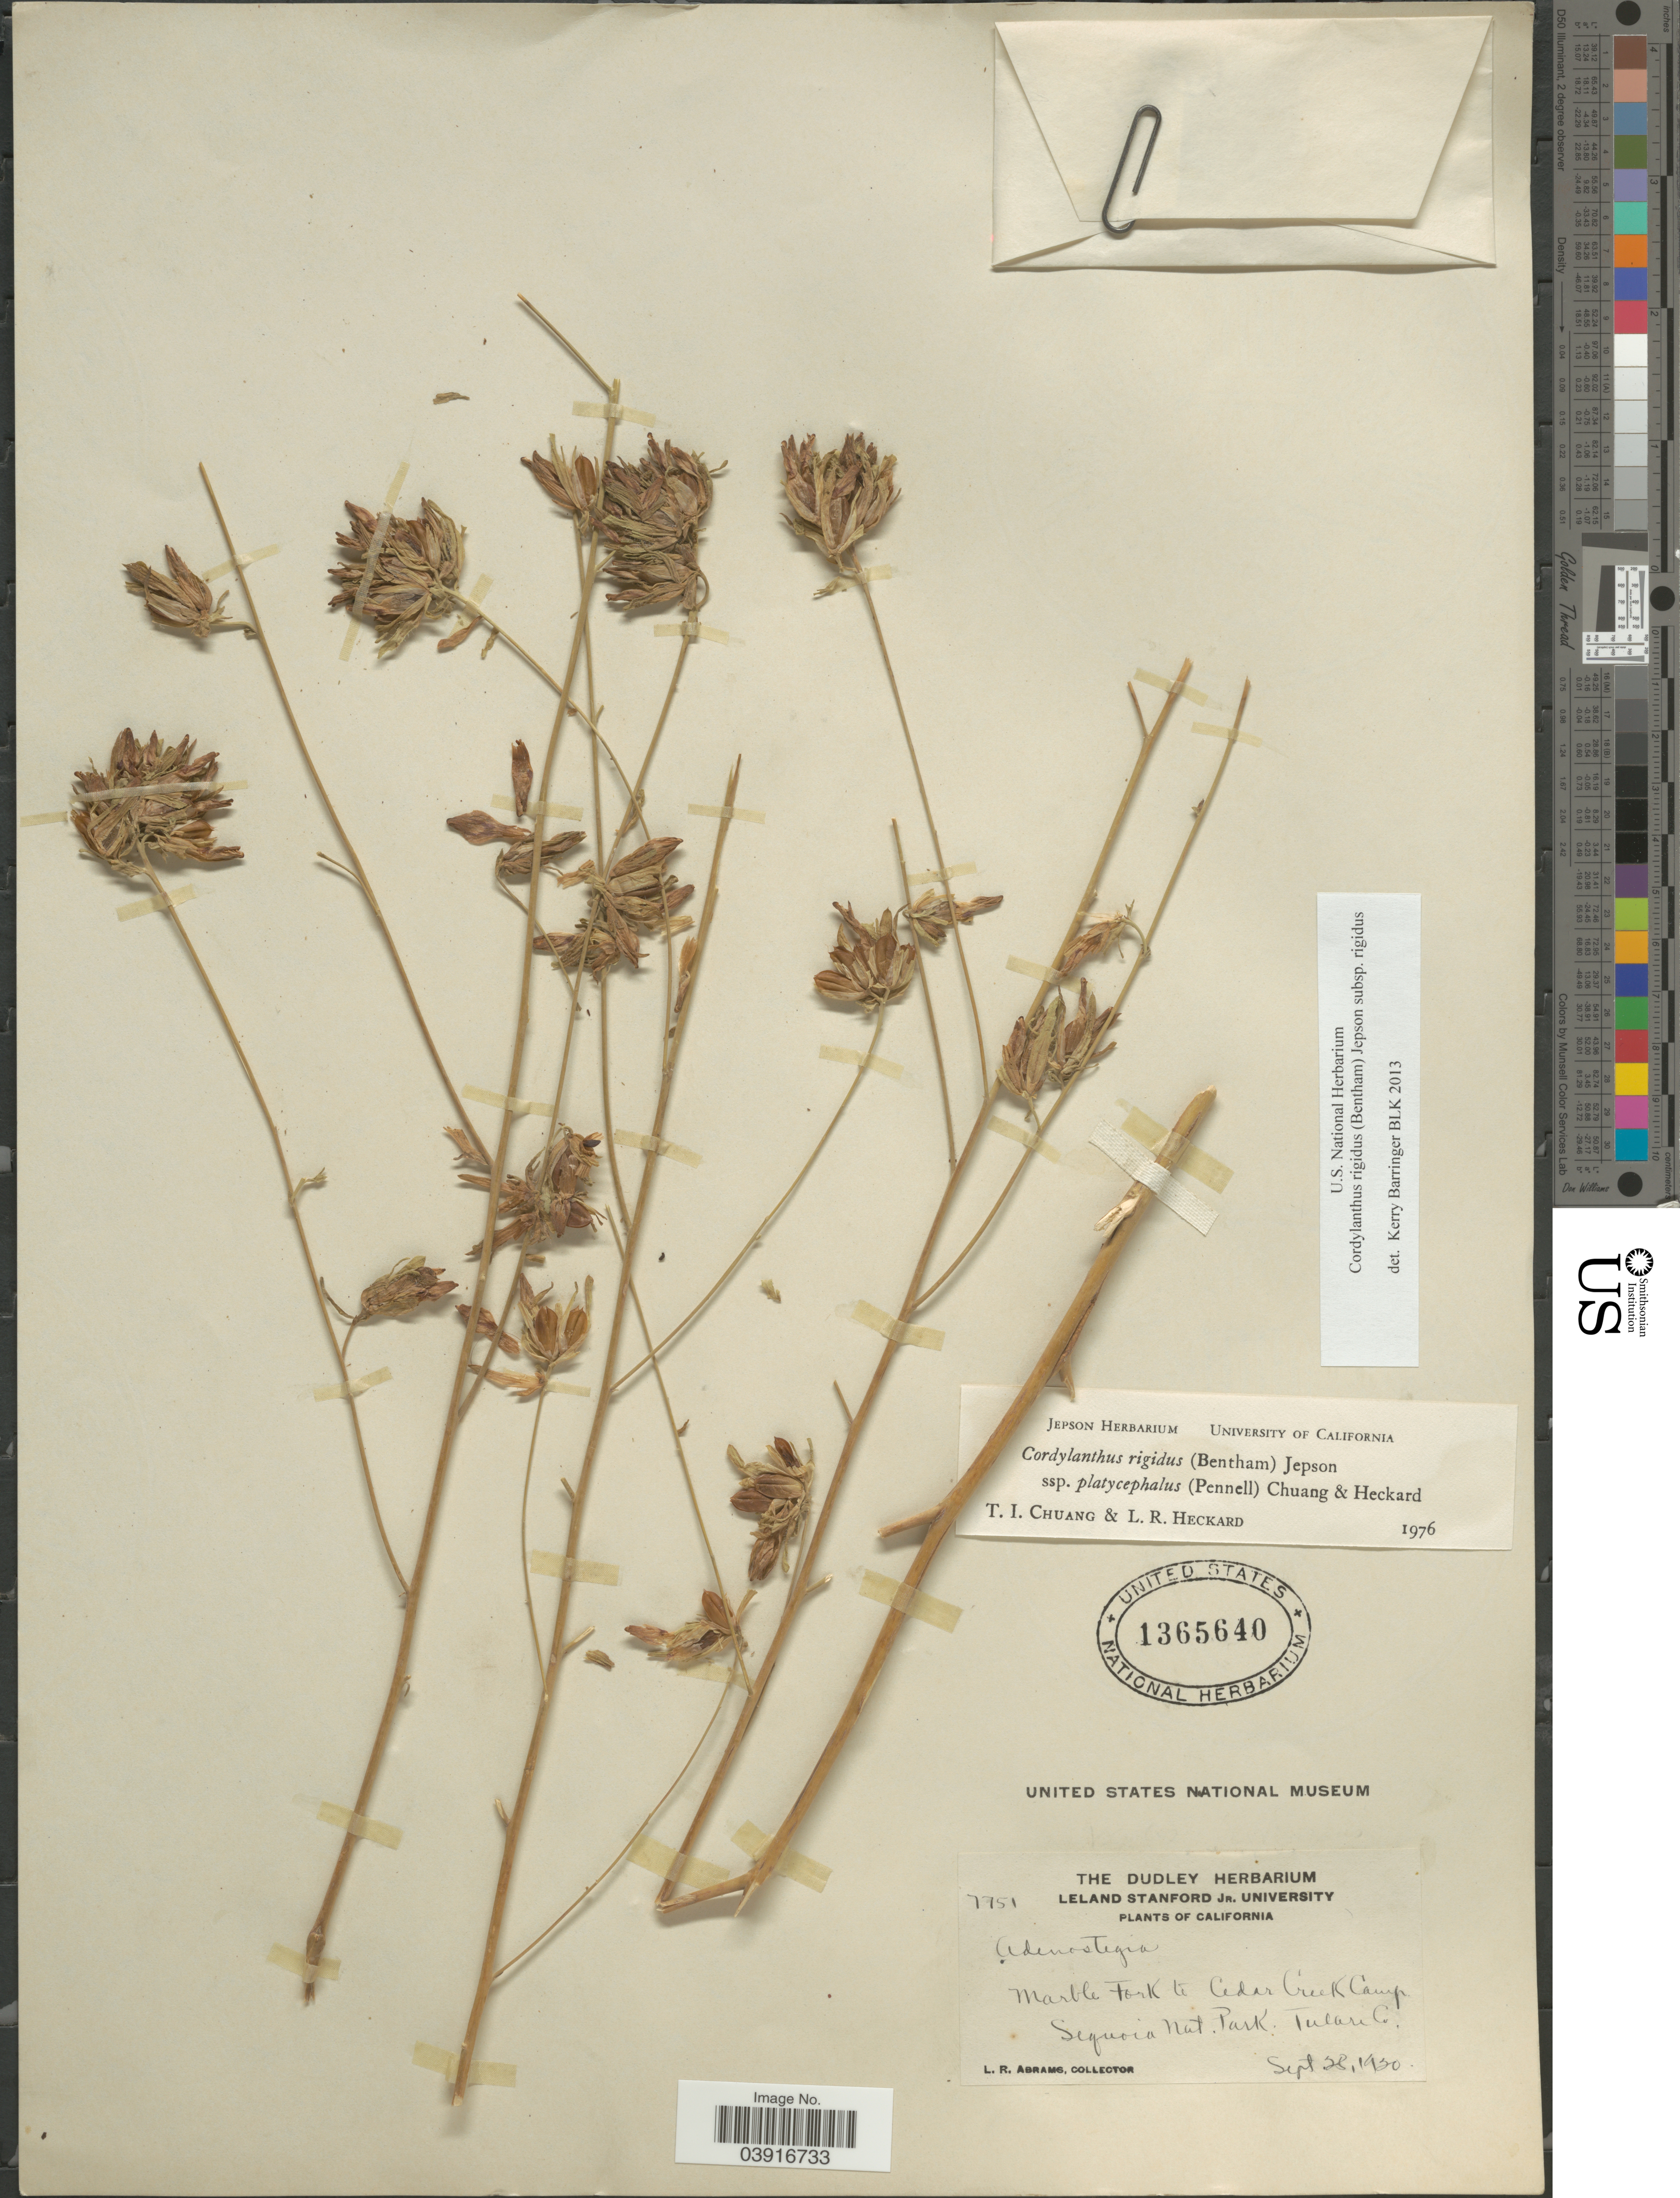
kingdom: Plantae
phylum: Tracheophyta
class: Magnoliopsida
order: Lamiales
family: Orobanchaceae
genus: Cordylanthus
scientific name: Cordylanthus rigidus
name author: (Benth.) Jeps.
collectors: L. Abrams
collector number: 7751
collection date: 1930-09-28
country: United States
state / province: California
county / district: Tulare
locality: Marble Fork to Cedar Creek Camp. Sequoia Nat. Park. Tulare Co.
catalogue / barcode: US 1365640